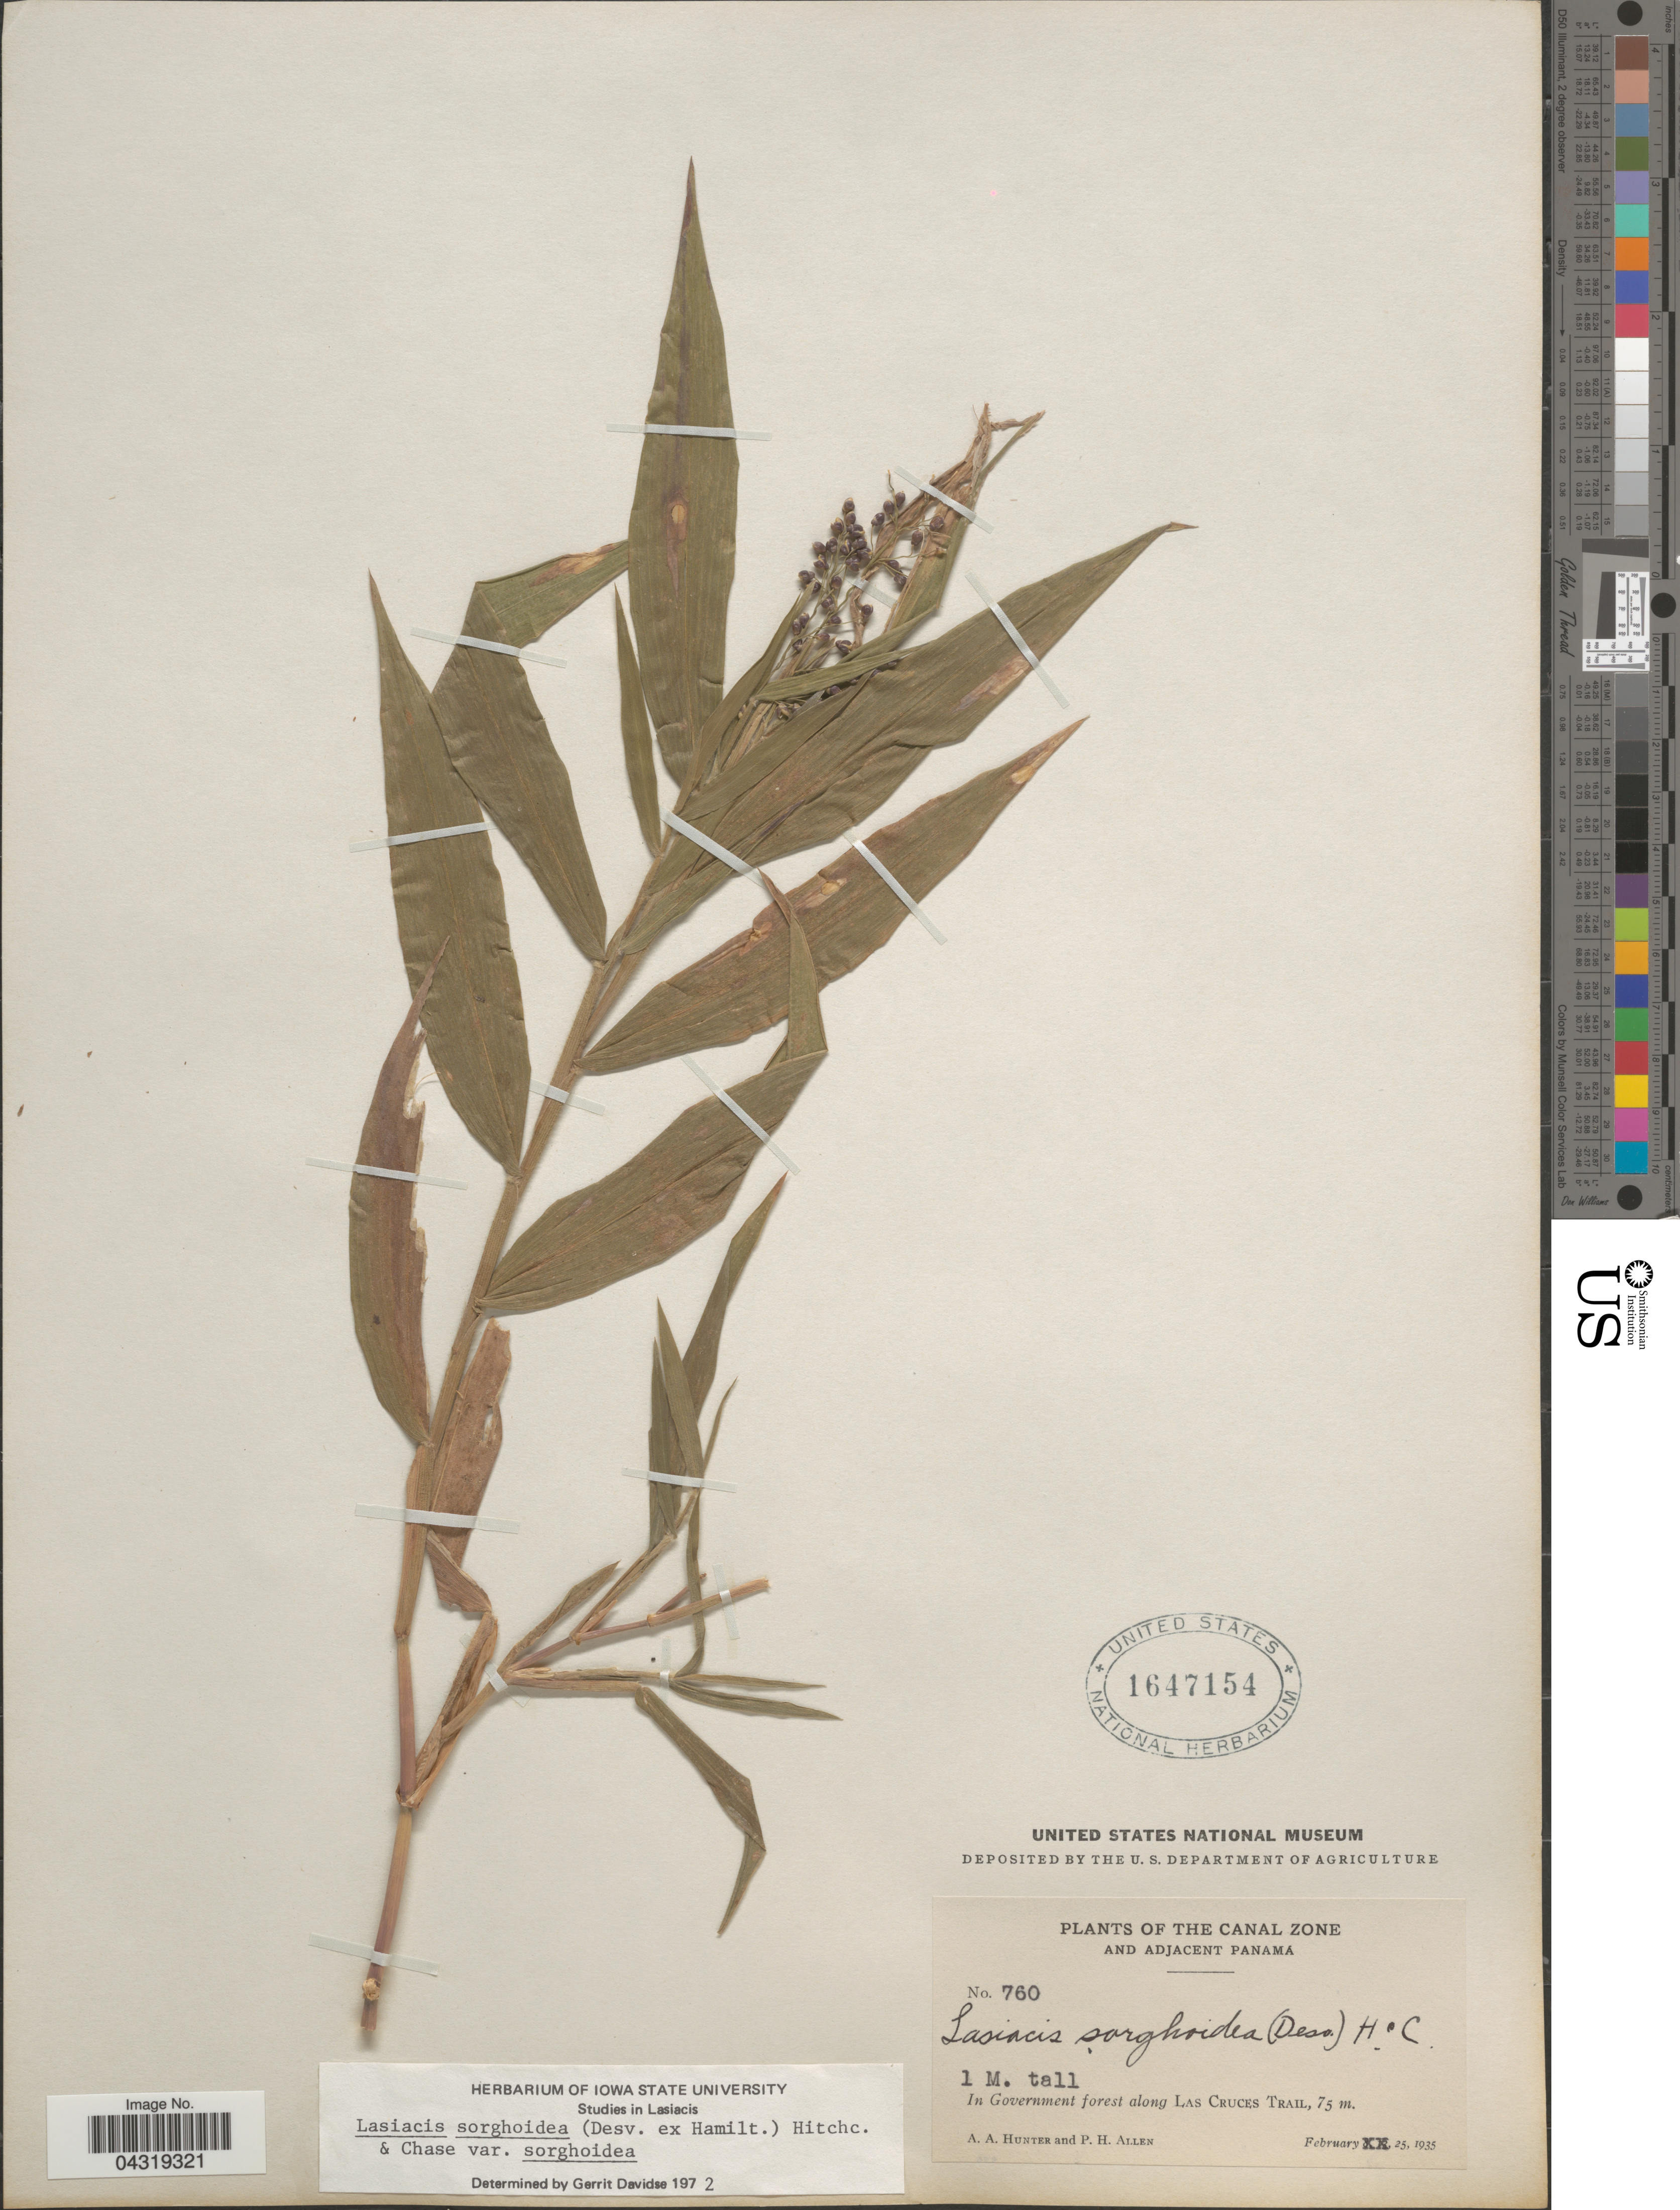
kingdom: Plantae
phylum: Tracheophyta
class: Liliopsida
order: Poales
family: Poaceae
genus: Lasiacis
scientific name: Lasiacis sorghoidea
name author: (Desv. ex Ham.) Hitchc. & Chase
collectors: A. Hunter & P. H. Allen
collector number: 760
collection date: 1935-02-25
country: Panama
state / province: Colón / Panamá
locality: The Canal Zone and adjacent Panama. In government forest along Las Cruces Trail.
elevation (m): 75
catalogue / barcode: US 1647154